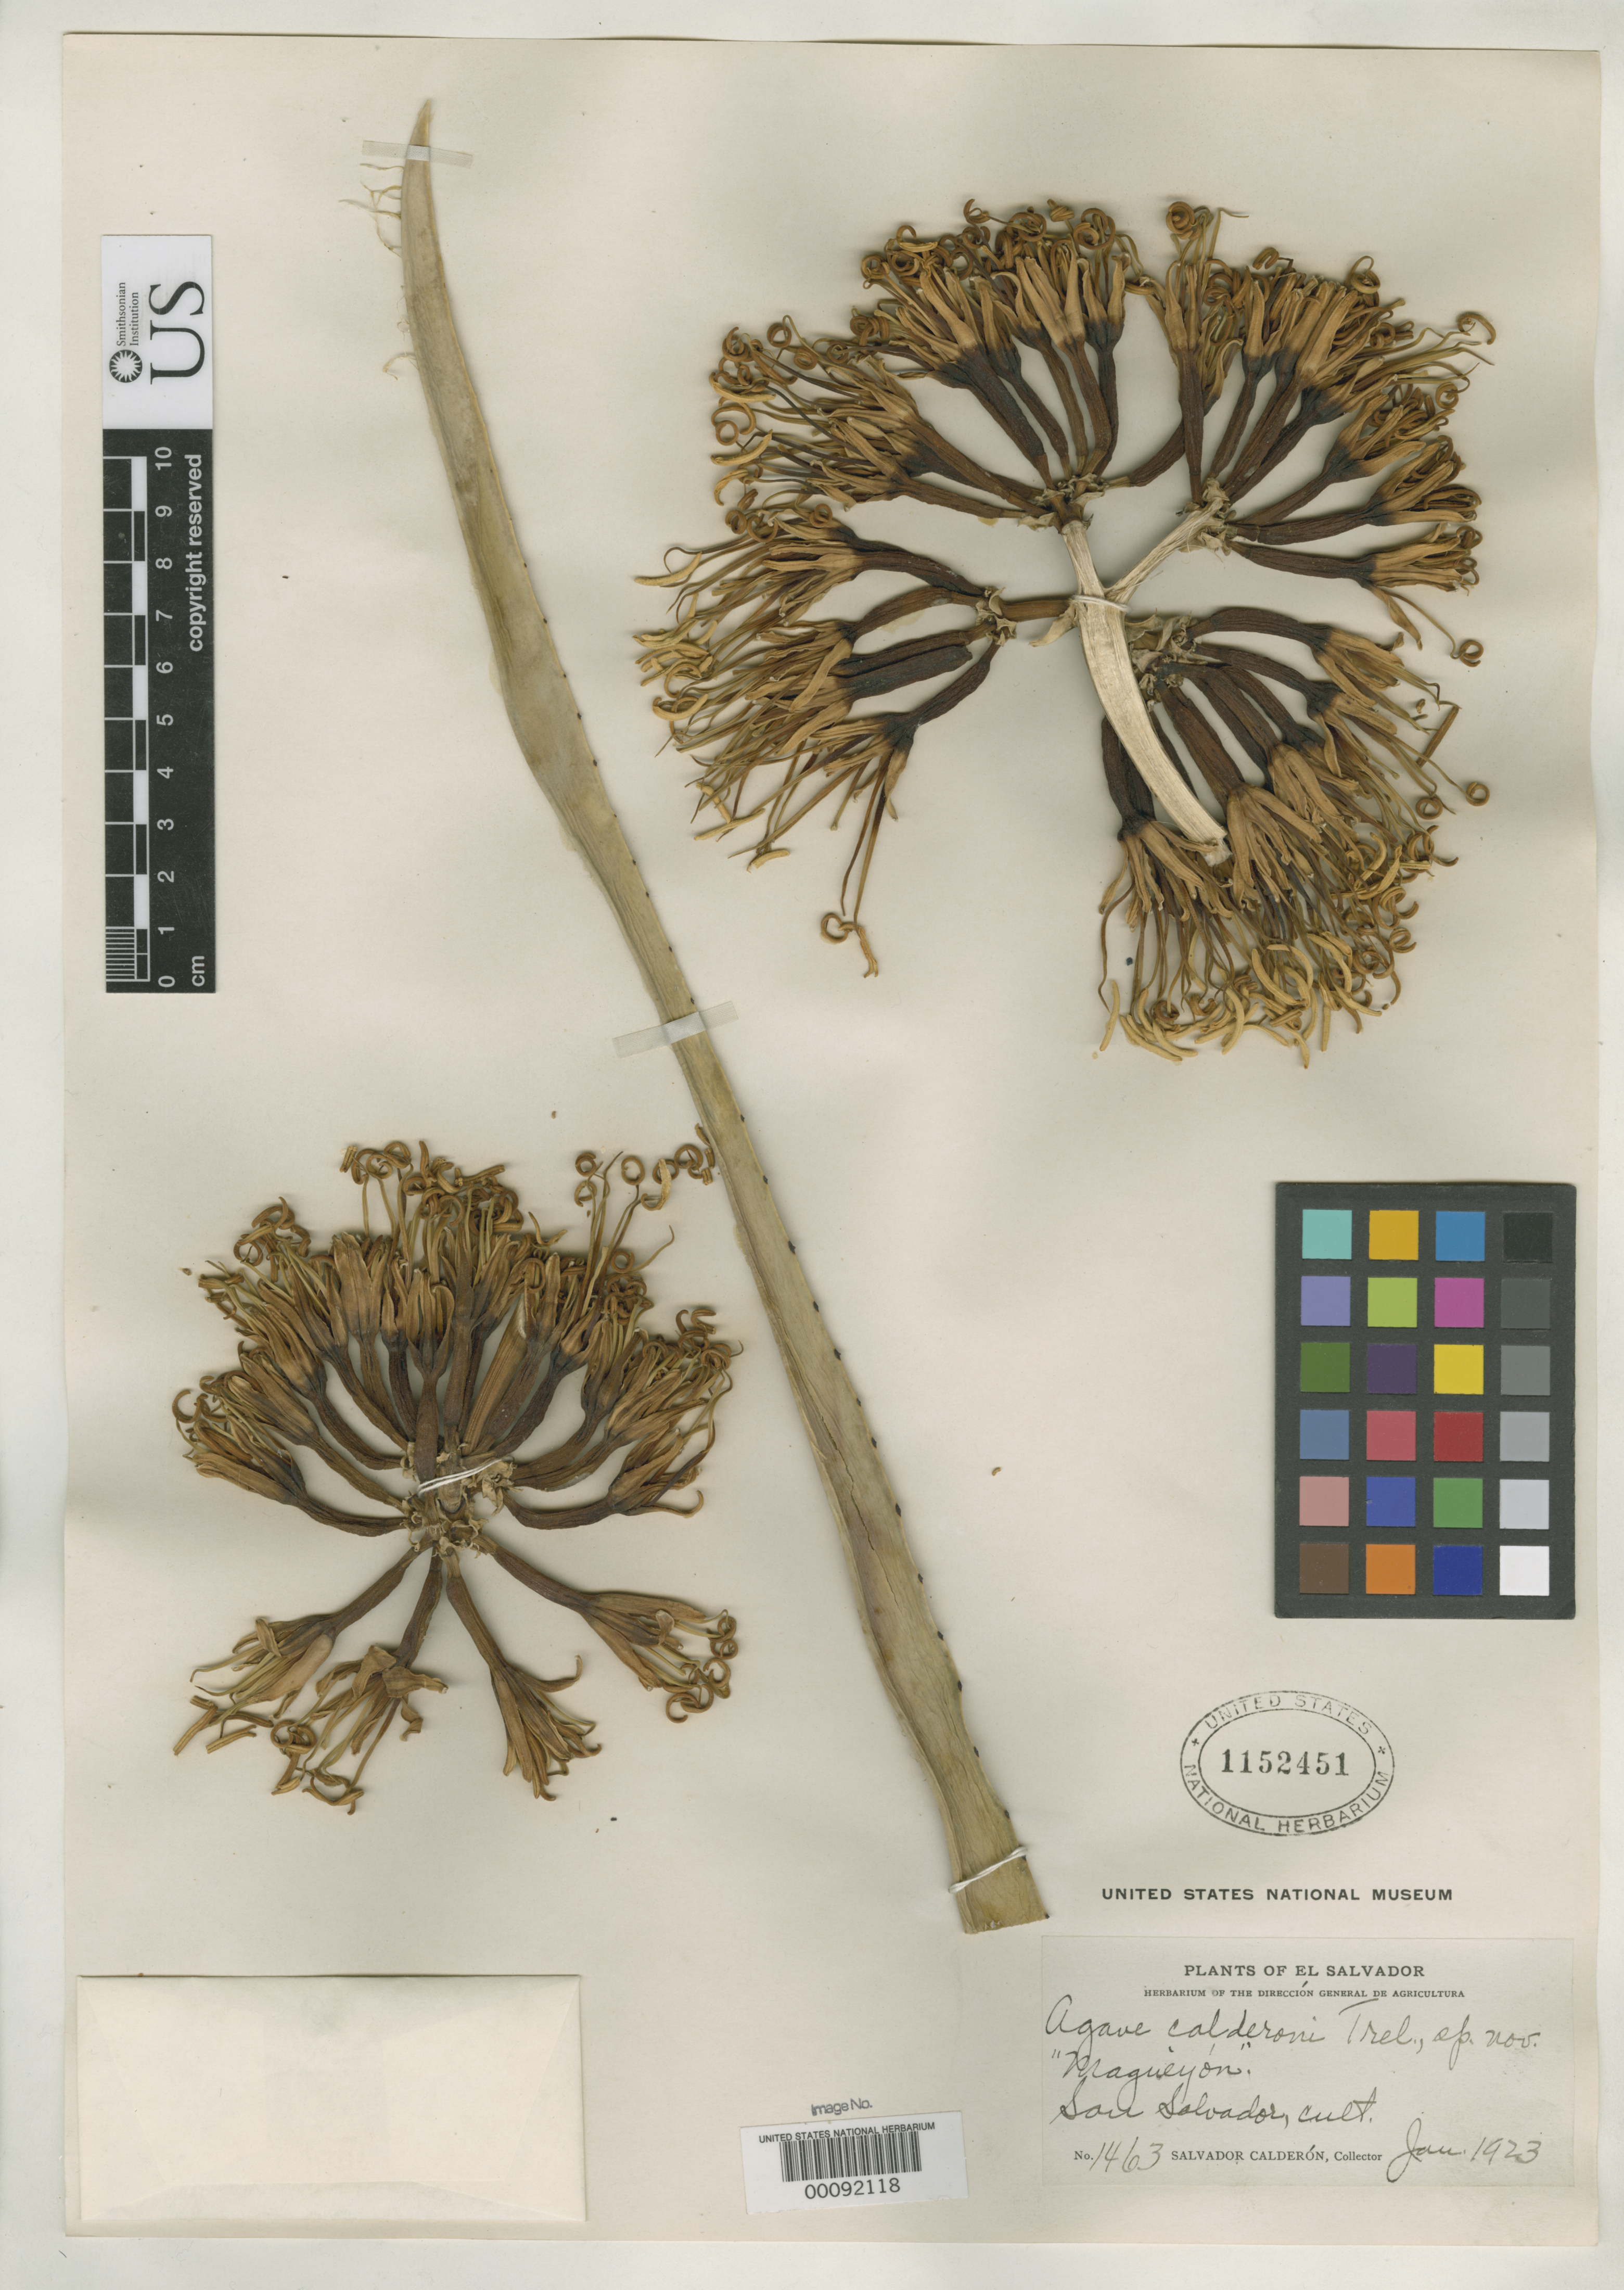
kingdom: Plantae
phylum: Tracheophyta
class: Liliopsida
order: Asparagales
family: Asparagaceae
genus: Agave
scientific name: Agave calderonii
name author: Trel. in Standl.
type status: Holotype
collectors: S. Calderón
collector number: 1463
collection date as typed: Jan 1923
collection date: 1923-01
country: El Salvador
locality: San Salvador; specimen from plant cultivated in San Salvador, El Salvador.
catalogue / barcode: US 1152451